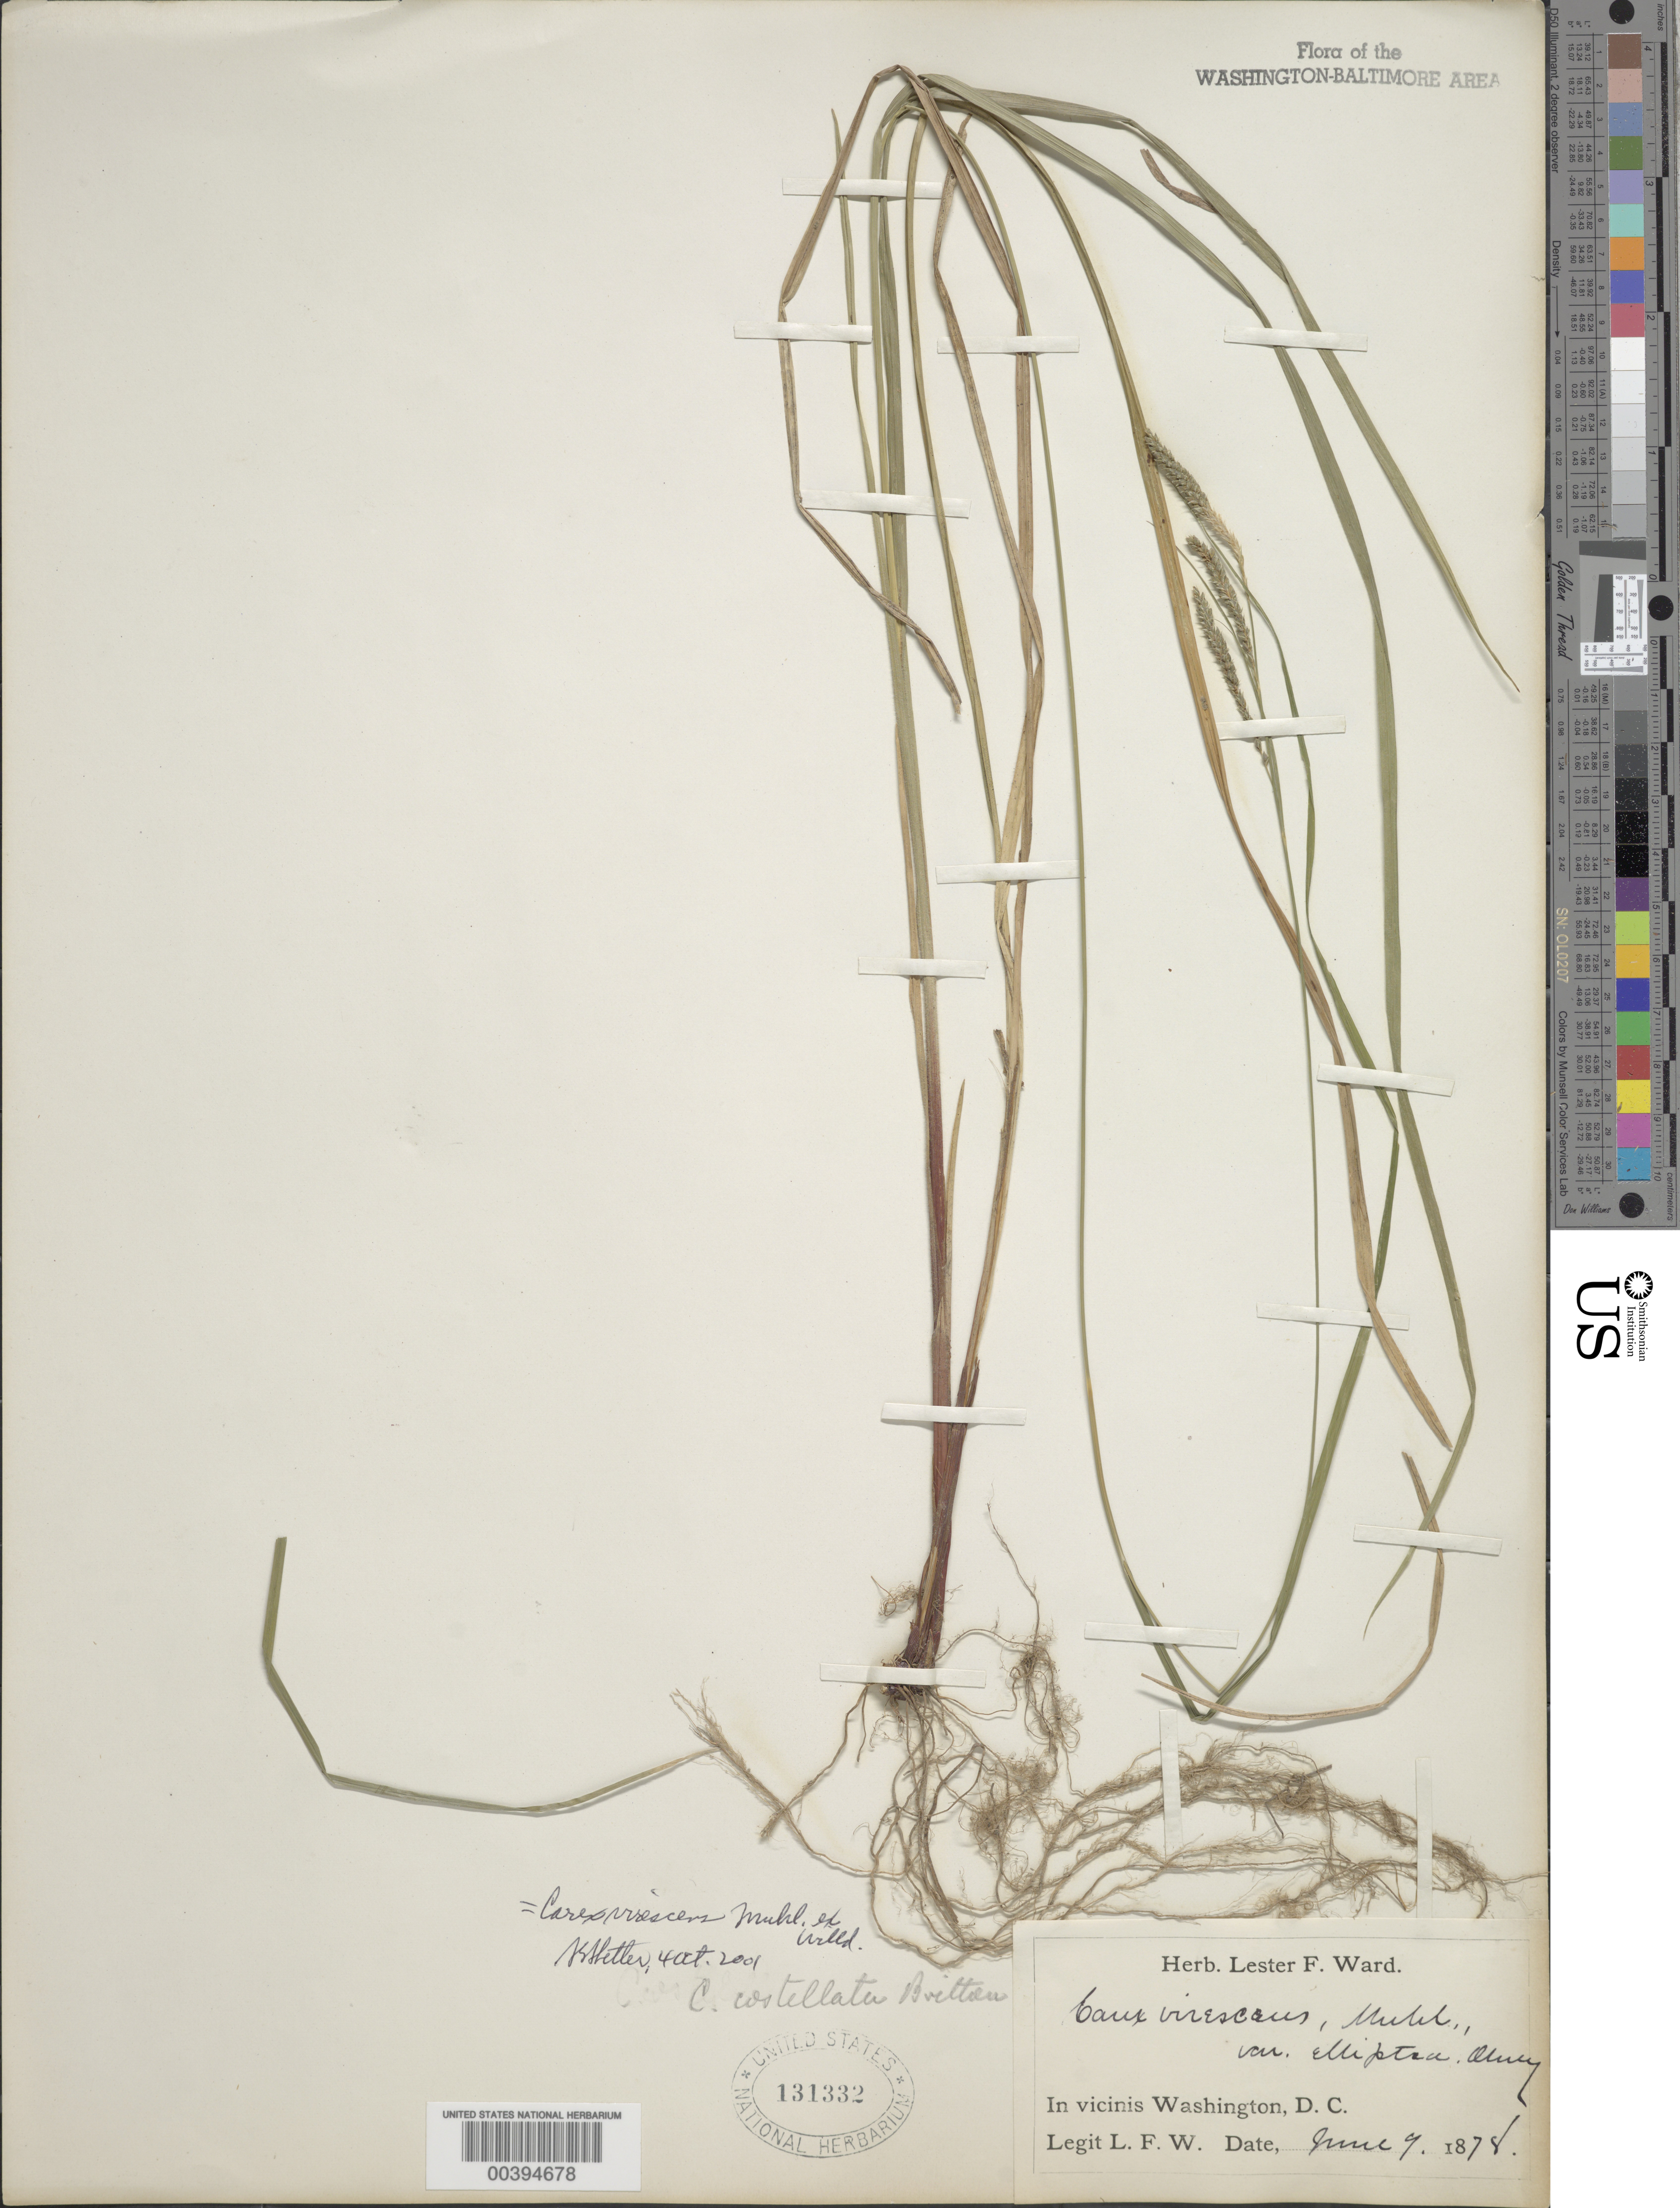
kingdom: Plantae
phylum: Tracheophyta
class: Liliopsida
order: Poales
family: Cyperaceae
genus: Carex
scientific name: Carex virescens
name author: Muhl. ex Willd.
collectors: L. F. Ward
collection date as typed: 09 Jun 1878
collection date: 1878-06-09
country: United States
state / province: District of Columbia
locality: Washington DC Area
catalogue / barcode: US 131332